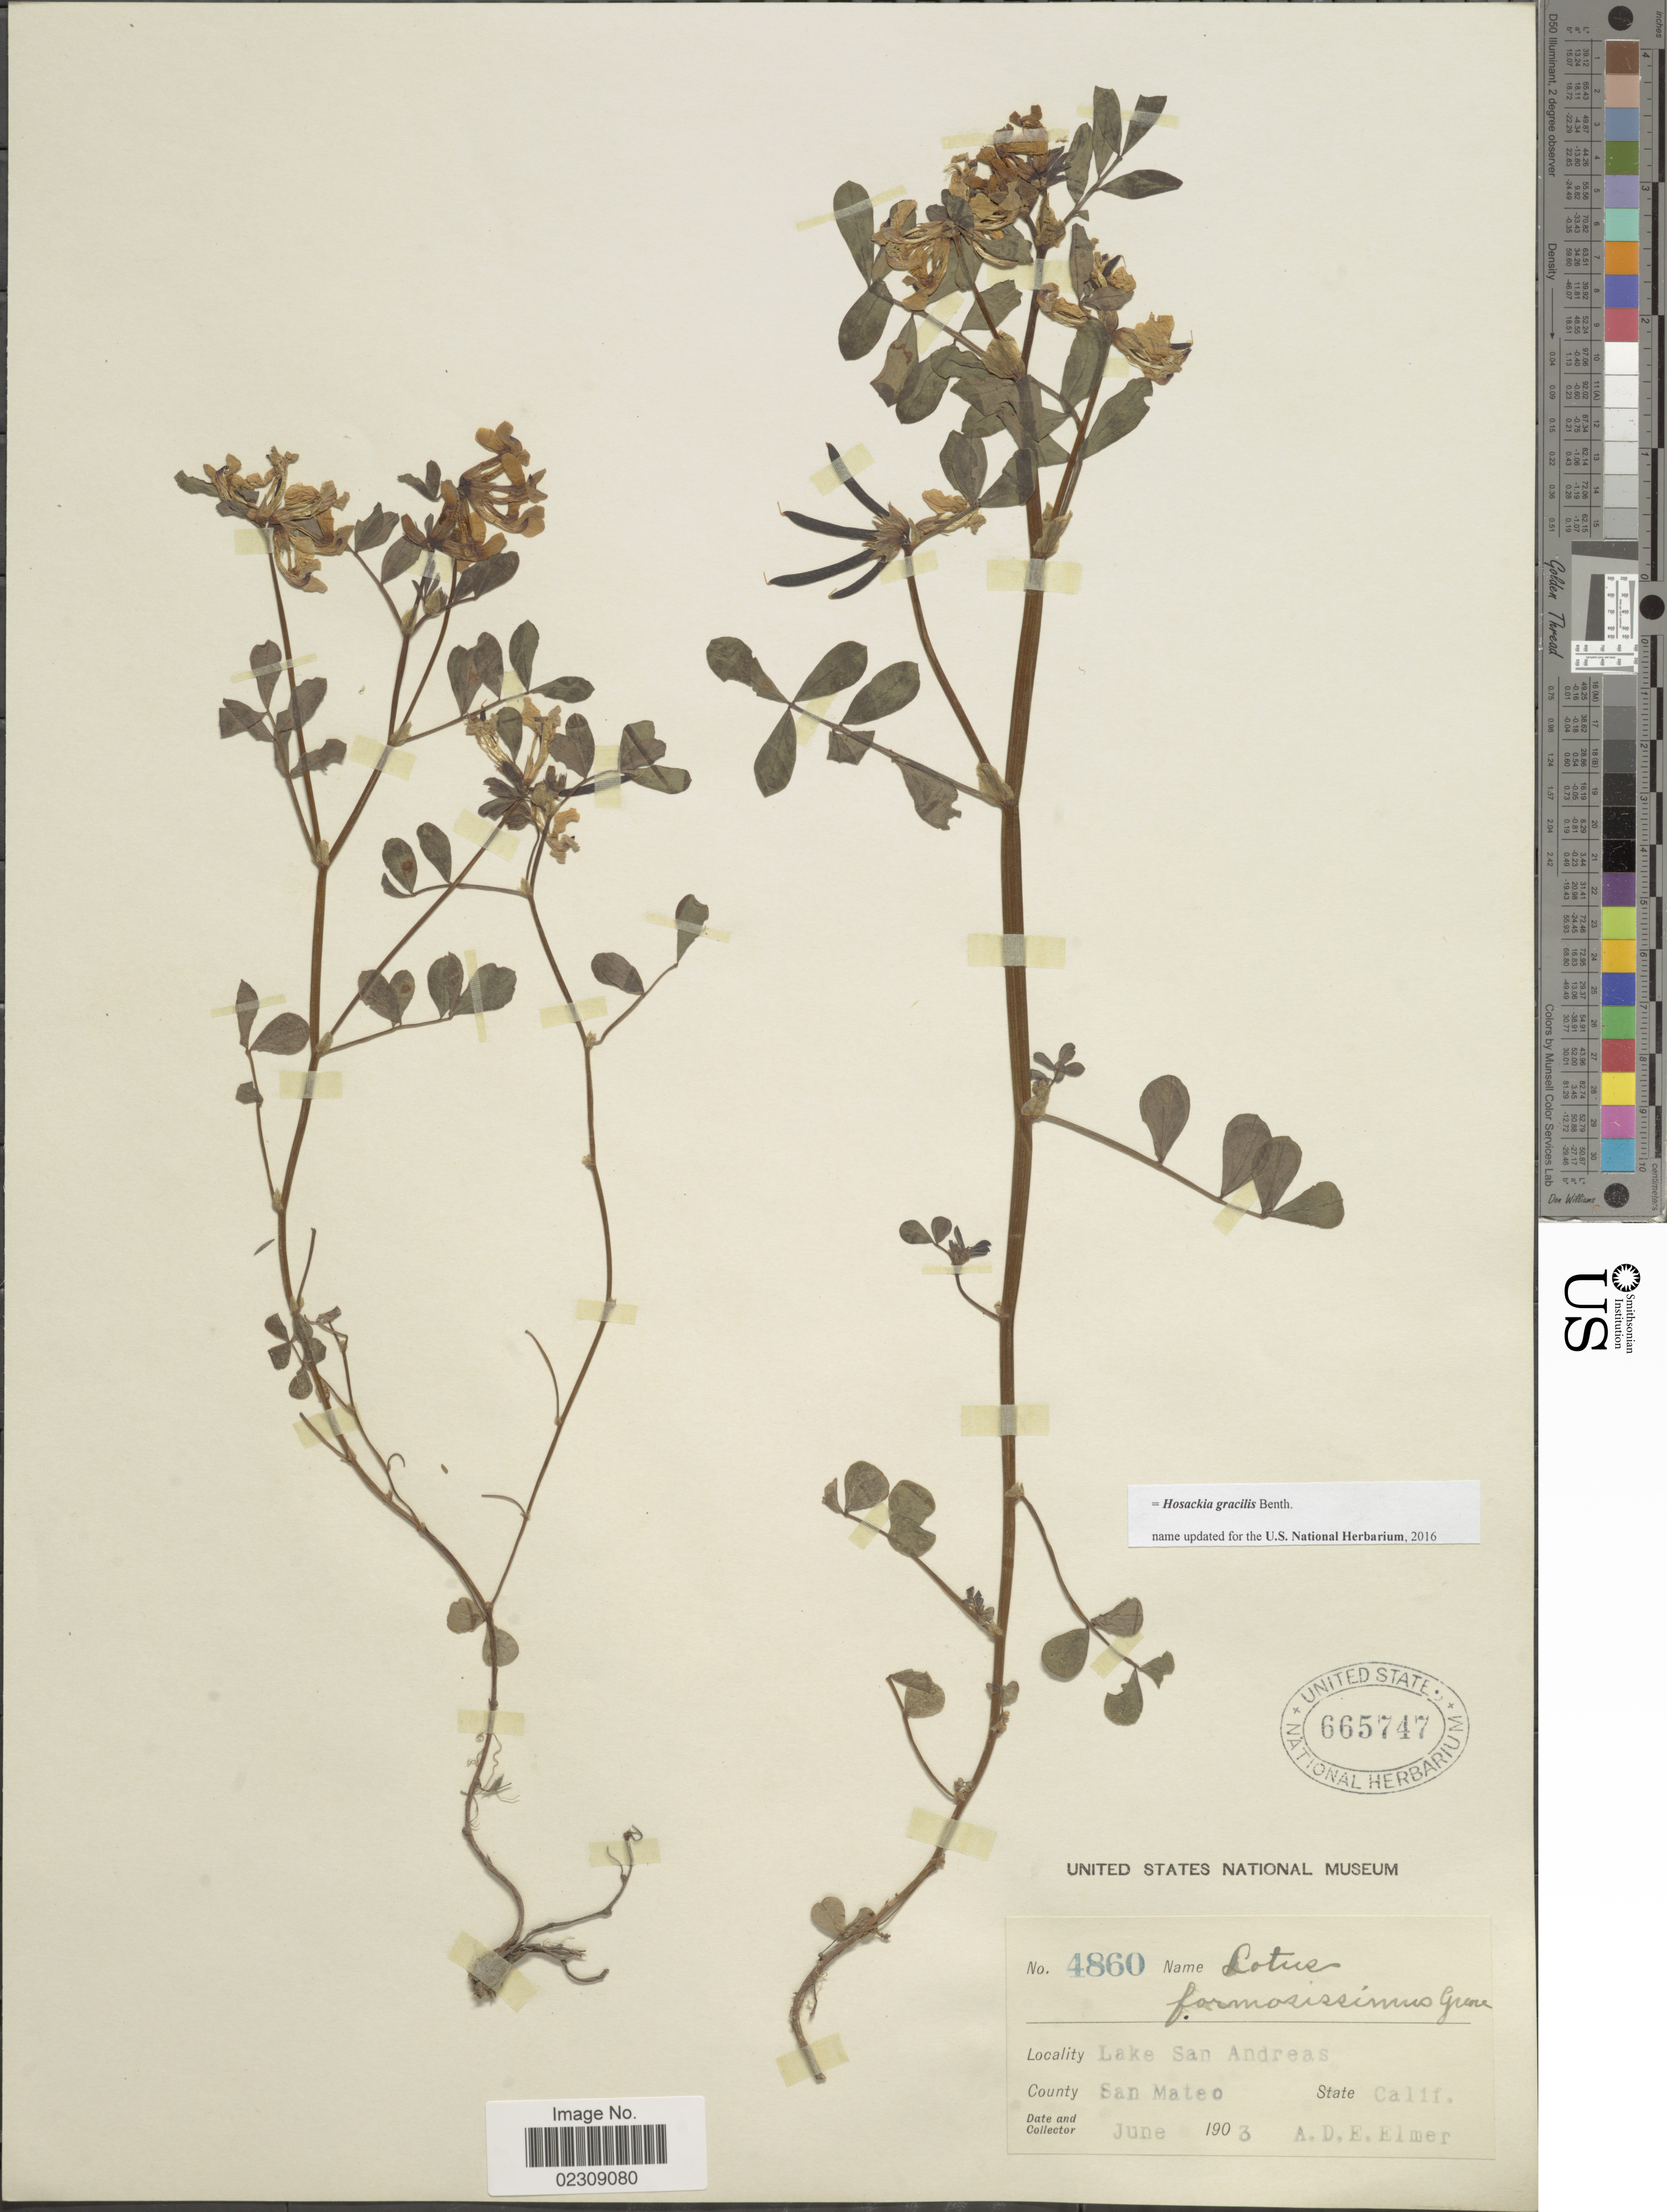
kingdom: Plantae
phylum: Tracheophyta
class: Magnoliopsida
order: Fabales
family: Fabaceae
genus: Hosackia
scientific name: Hosackia gracilis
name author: Benth.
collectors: A. D. E. Elmer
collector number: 4860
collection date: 1903-06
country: United States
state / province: California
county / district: San Mateo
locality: Lake San Andreas. County San Mateo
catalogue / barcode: US 665747